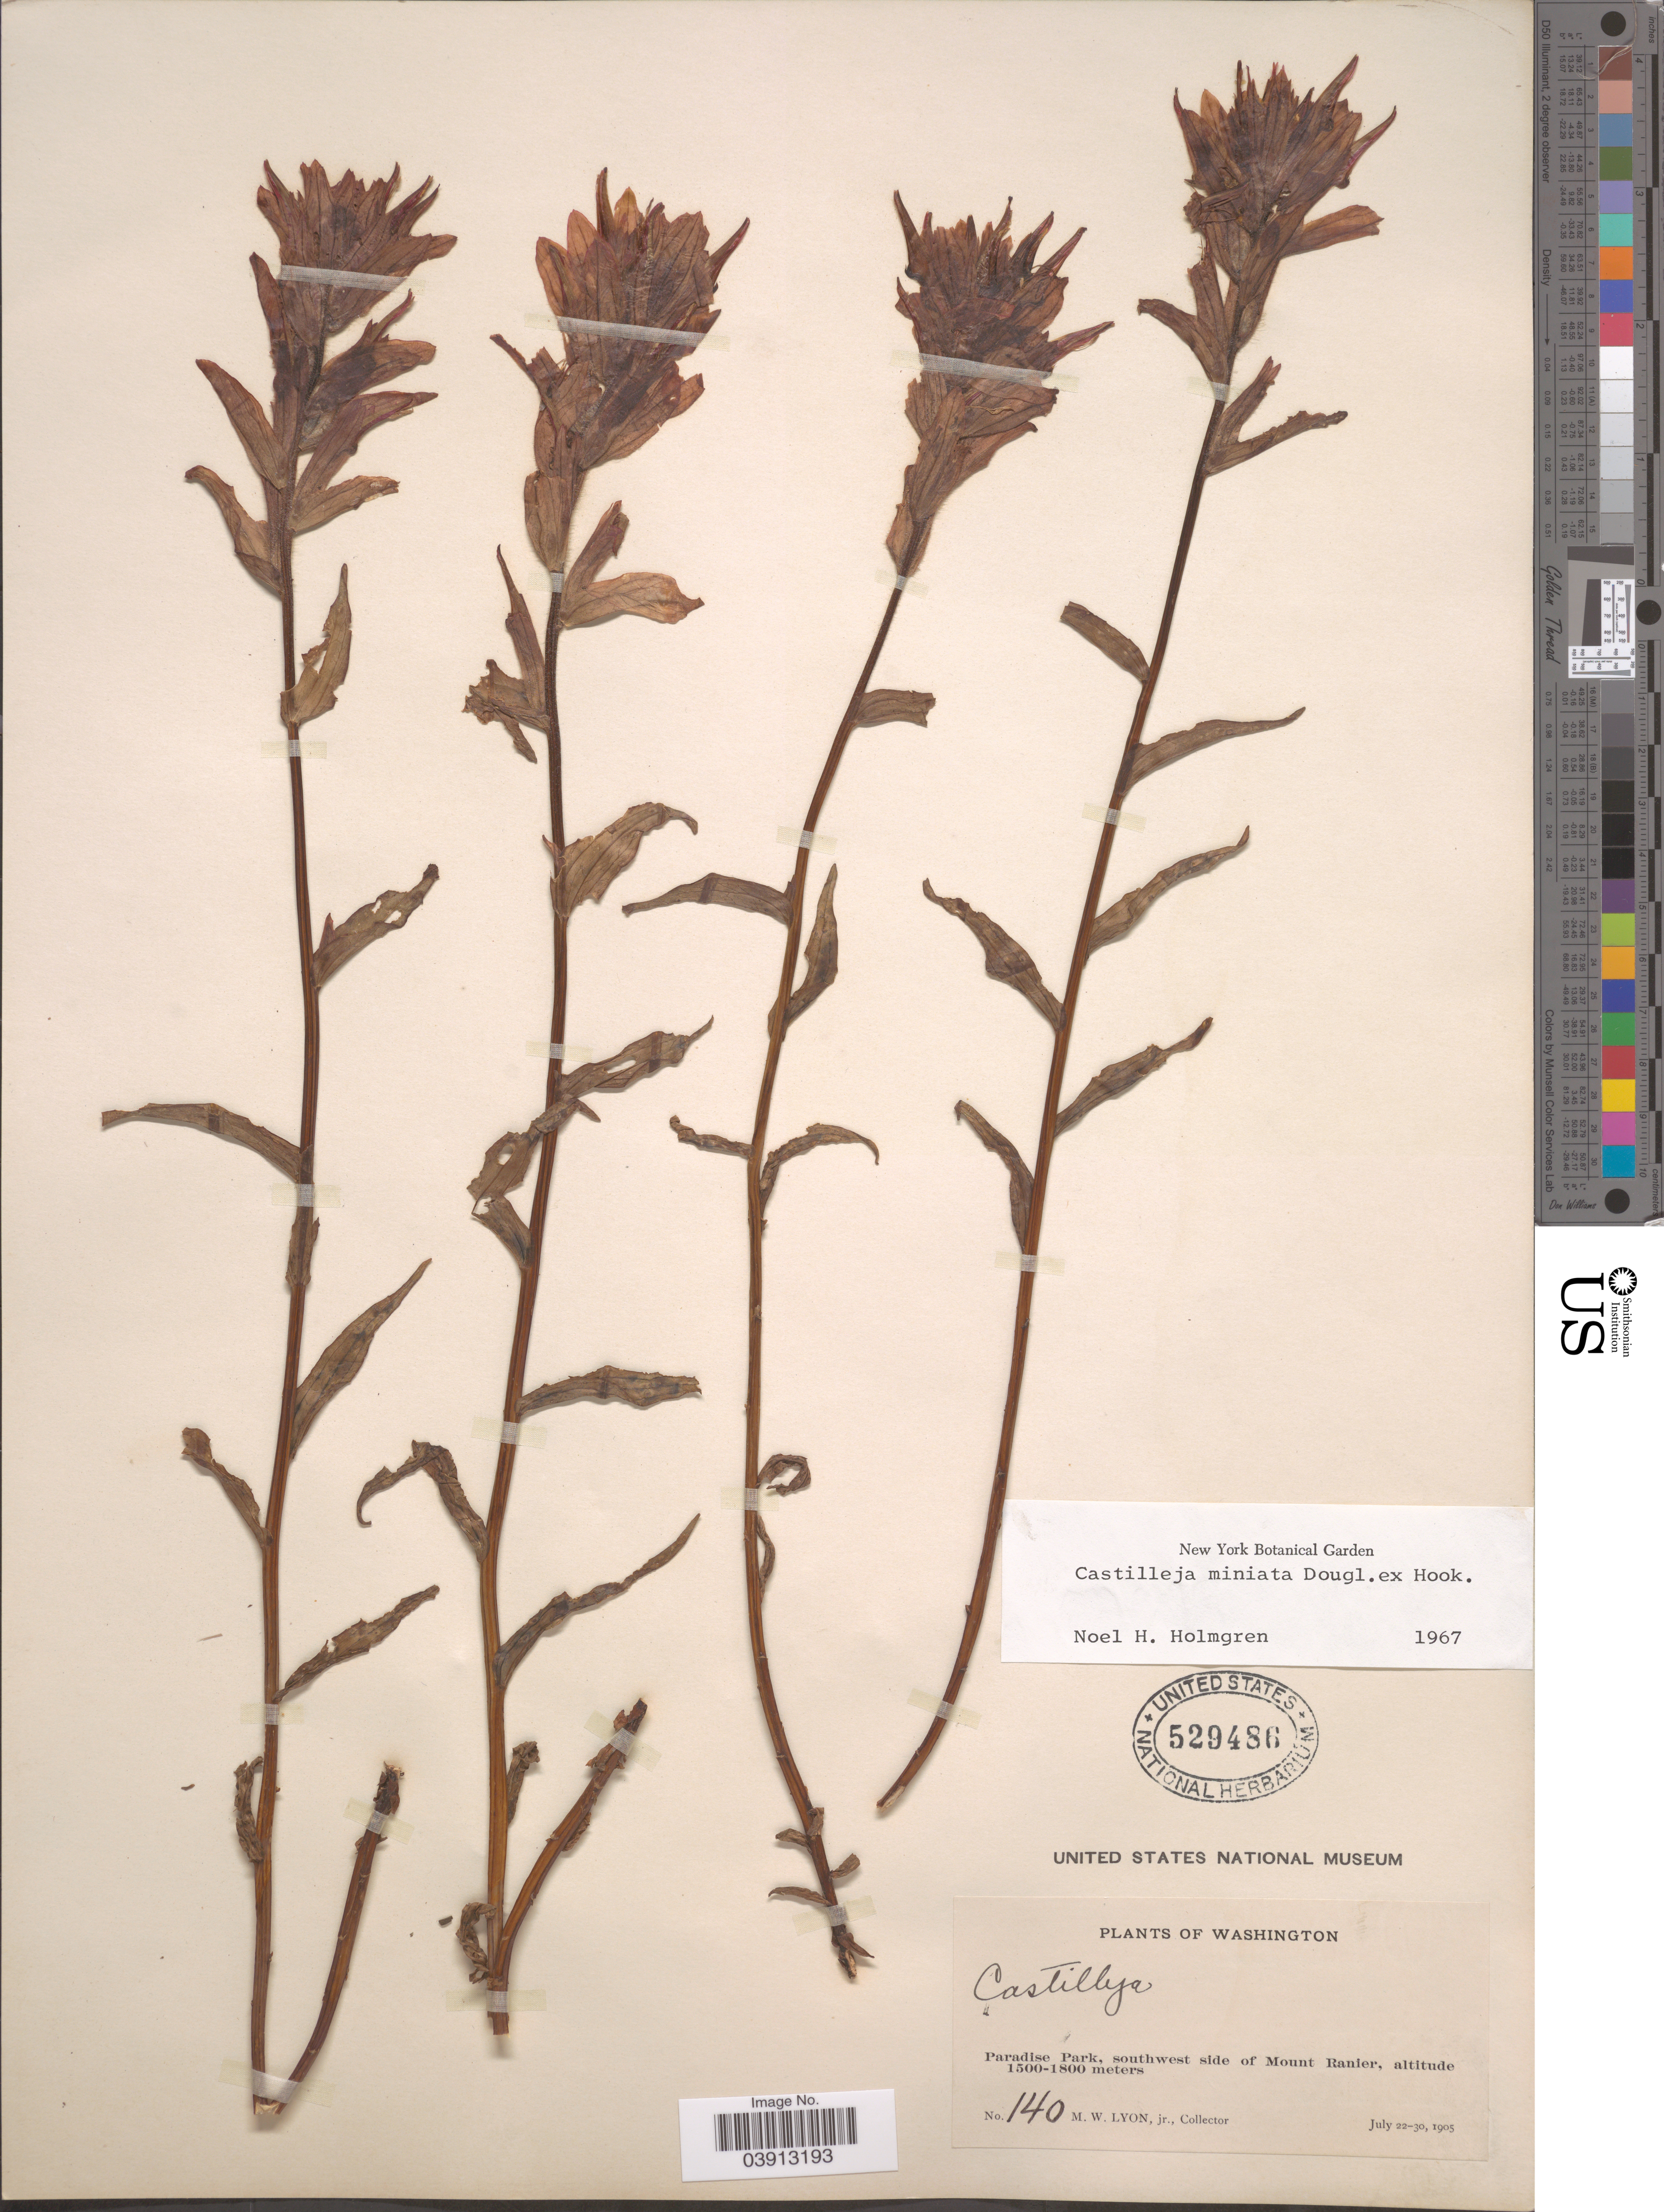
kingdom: Plantae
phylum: Tracheophyta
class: Magnoliopsida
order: Lamiales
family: Orobanchaceae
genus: Castilleja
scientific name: Castilleja miniata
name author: Douglas ex Hook.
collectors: M. Lyon Jr.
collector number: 140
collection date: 1905-07-22/1905-07-30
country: United States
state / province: Washington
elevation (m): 1500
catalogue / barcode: US 529486